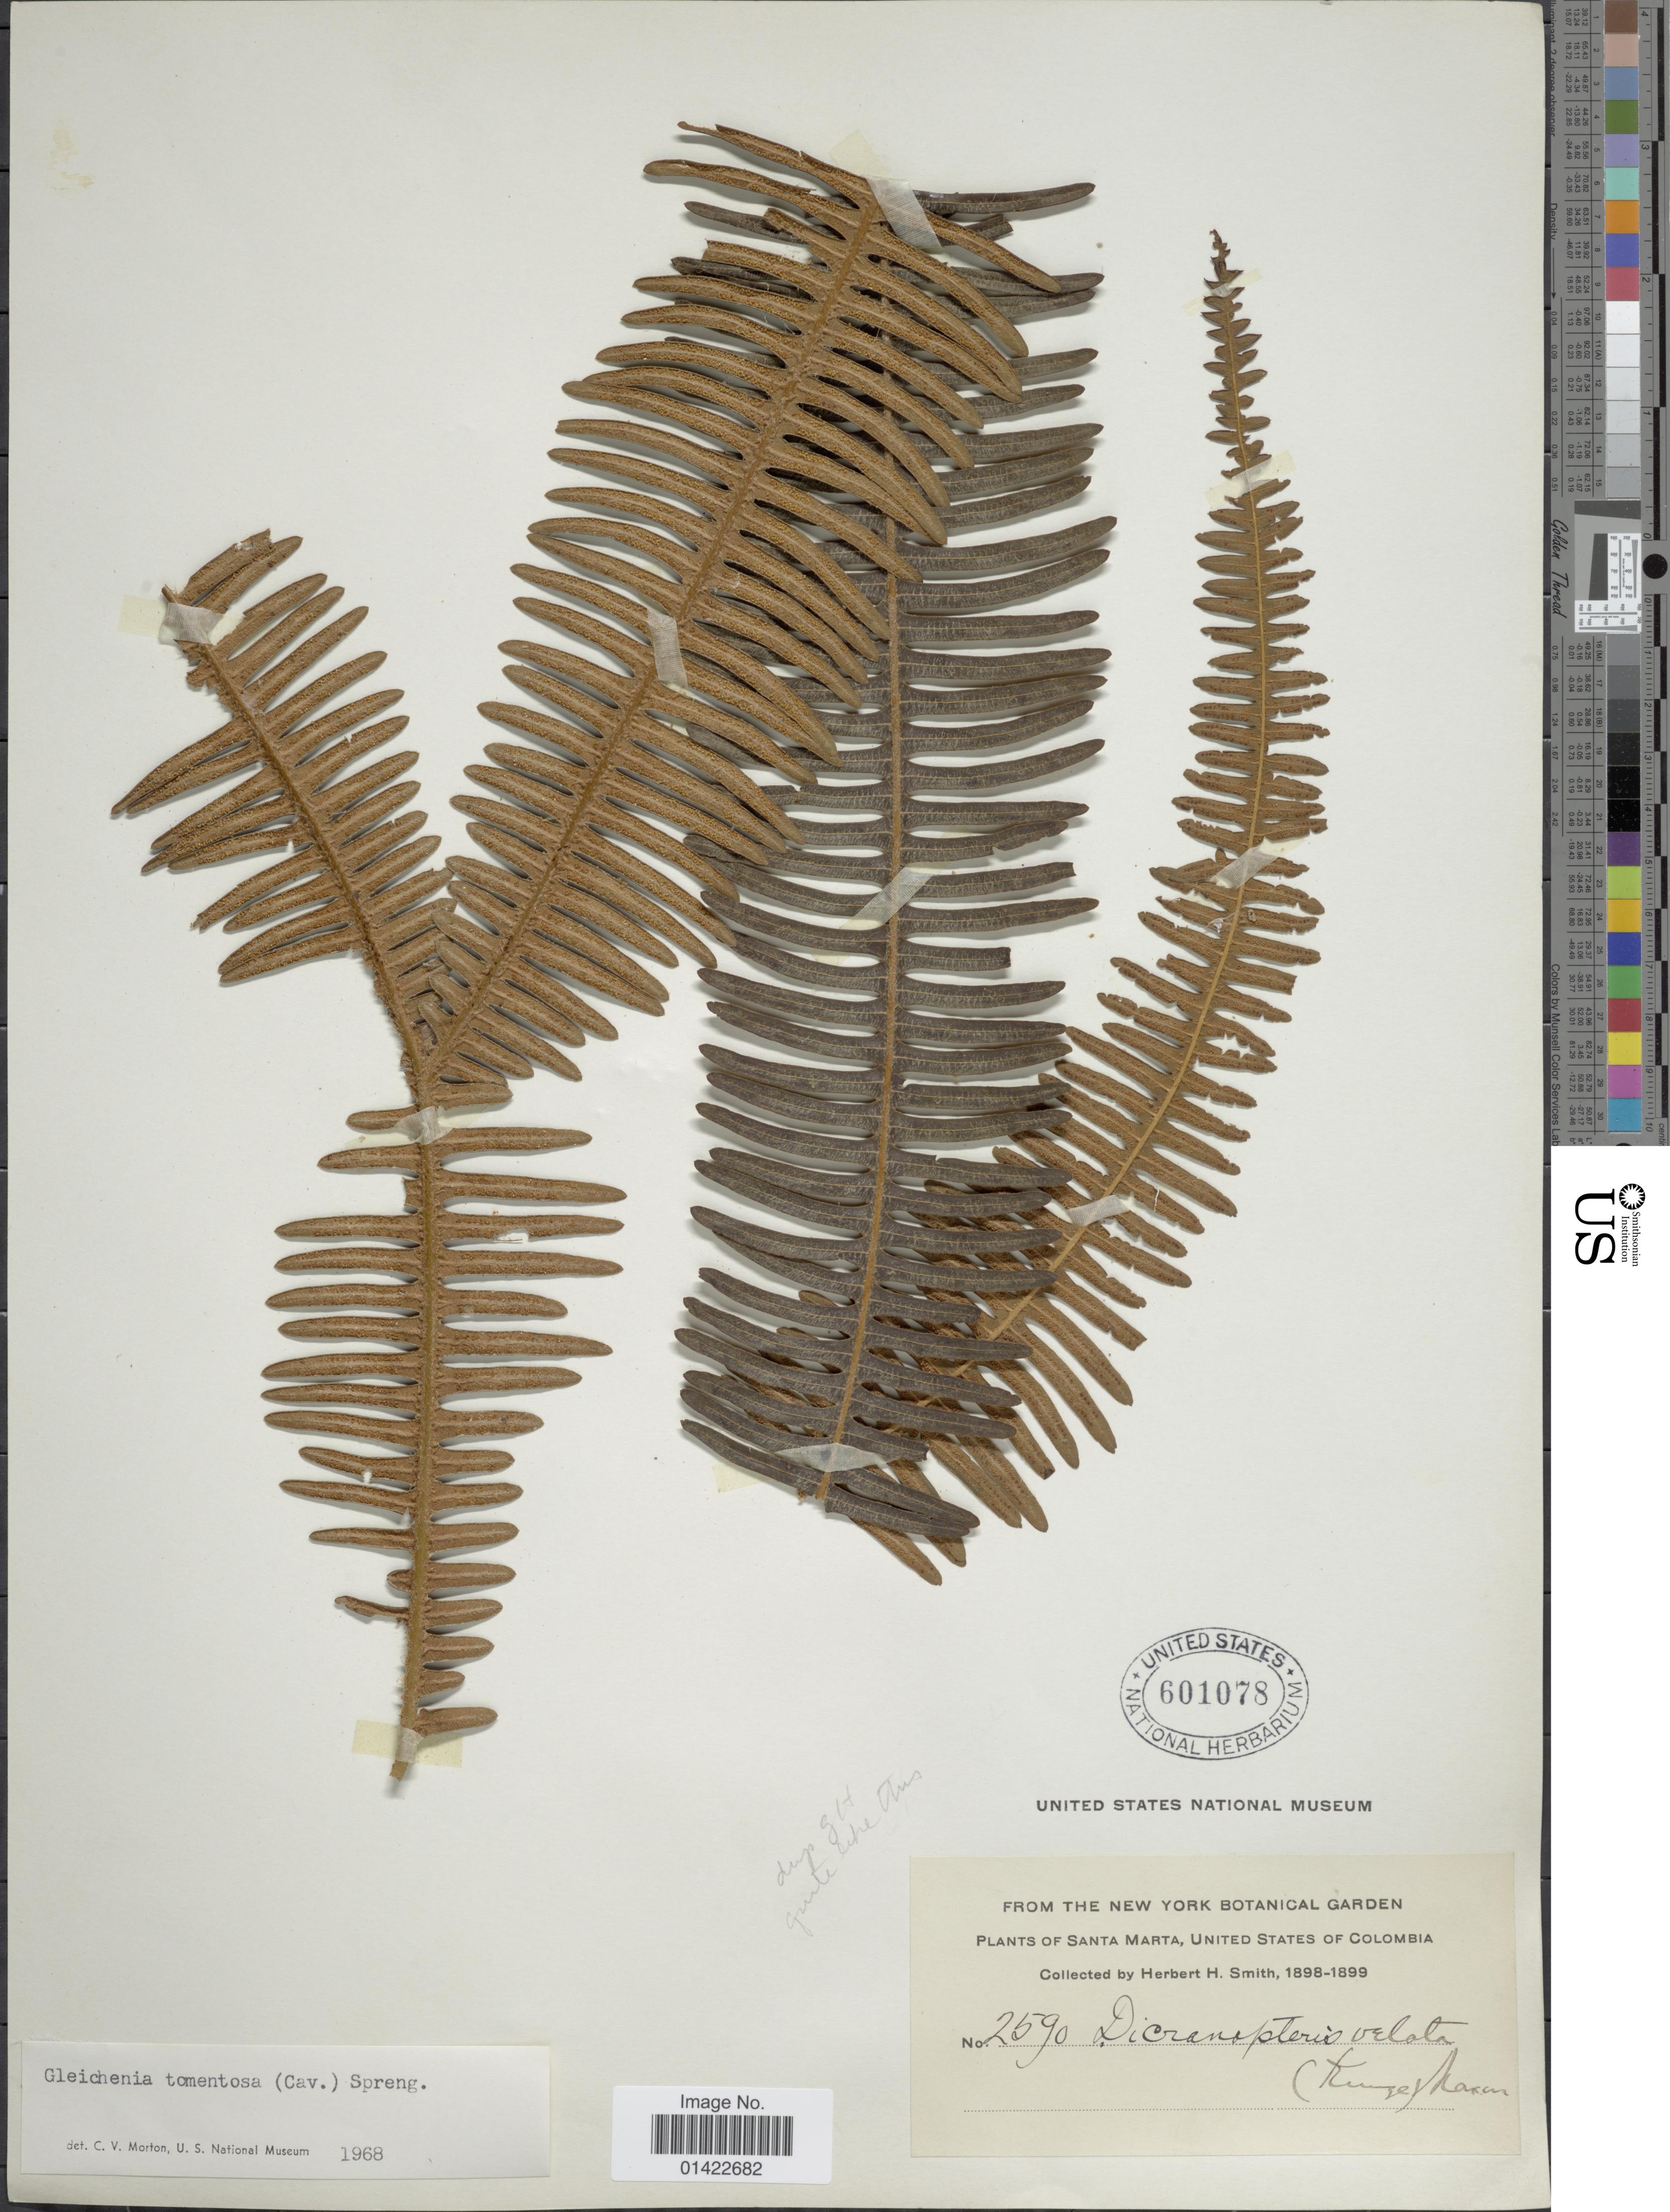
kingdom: Plantae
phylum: Tracheophyta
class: Polypodiopsida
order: Gleicheniales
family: Gleicheniaceae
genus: Sticherus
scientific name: Sticherus tomentosus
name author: (Cav. ex Sw.) A.R. Sm.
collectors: Herbert H. Smith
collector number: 2590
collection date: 1898/1899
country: Colombia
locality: Santa Marta.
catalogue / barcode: US 601078